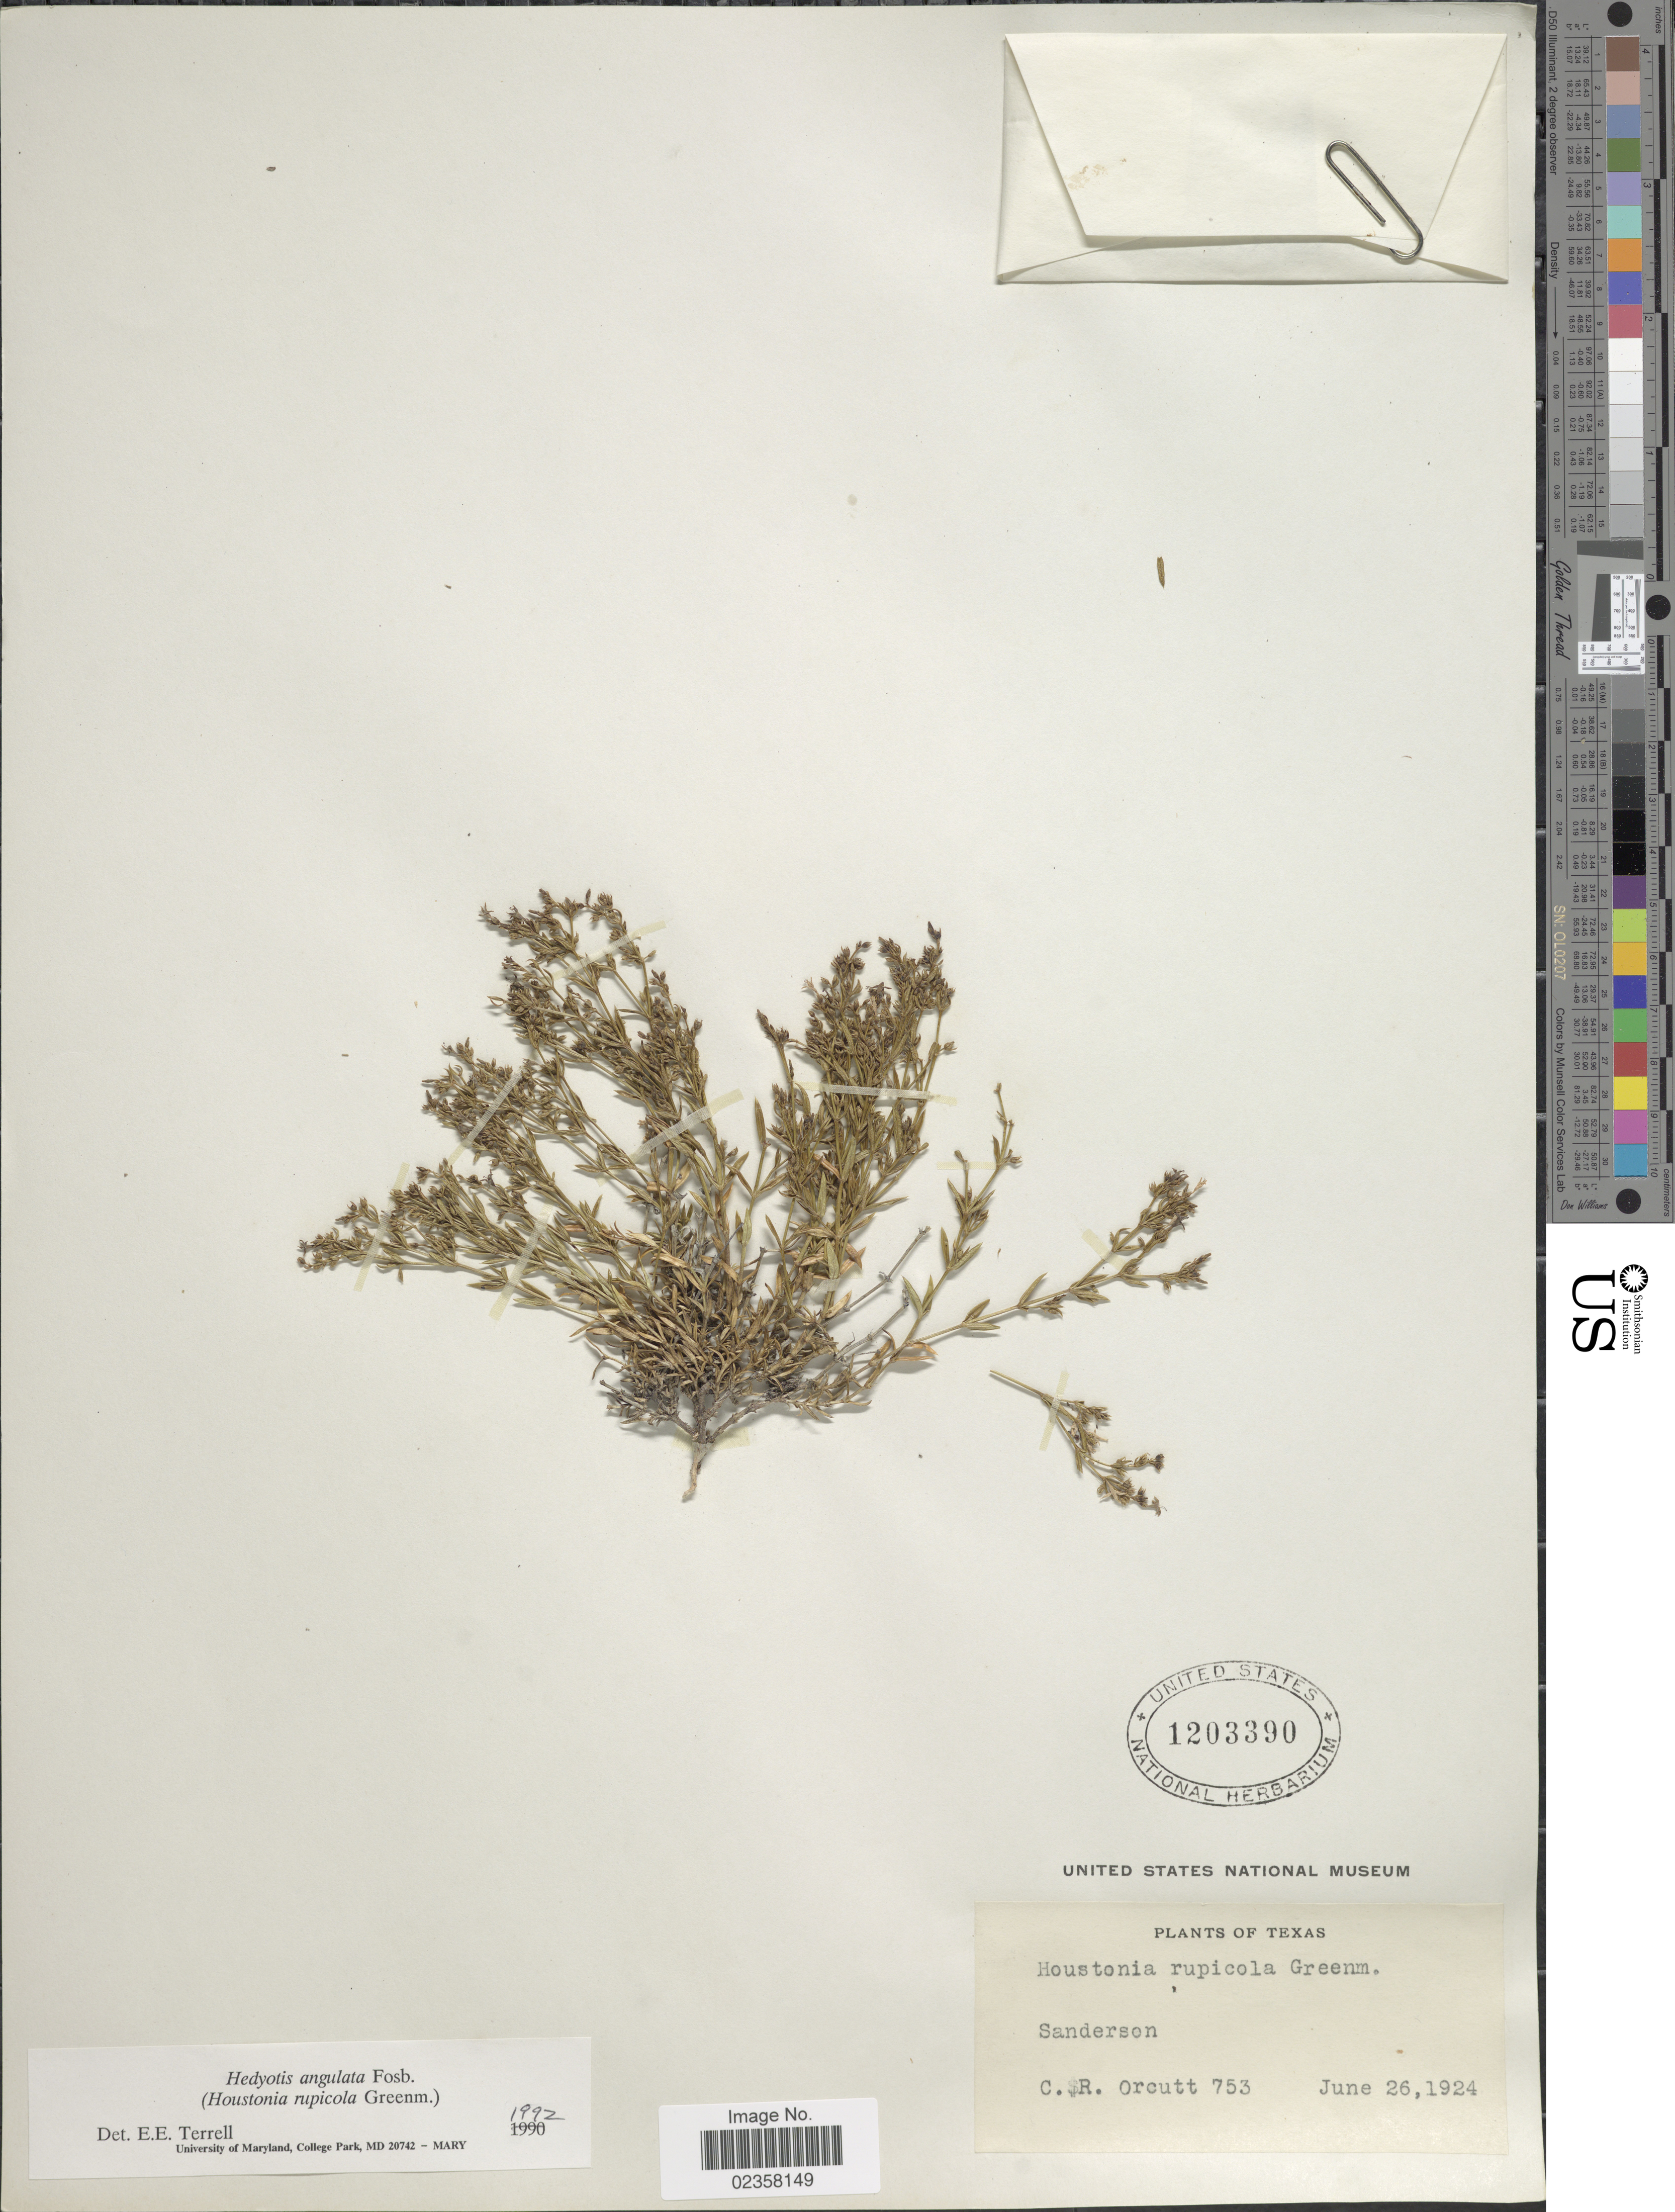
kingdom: Plantae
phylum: Tracheophyta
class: Magnoliopsida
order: Gentianales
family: Rubiaceae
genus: Houstonia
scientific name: Houstonia rupicola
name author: Greenm.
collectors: C. R. Orcutt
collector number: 753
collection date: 1924-06-26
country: United States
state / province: Texas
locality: Sanderson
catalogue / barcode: US 1203390